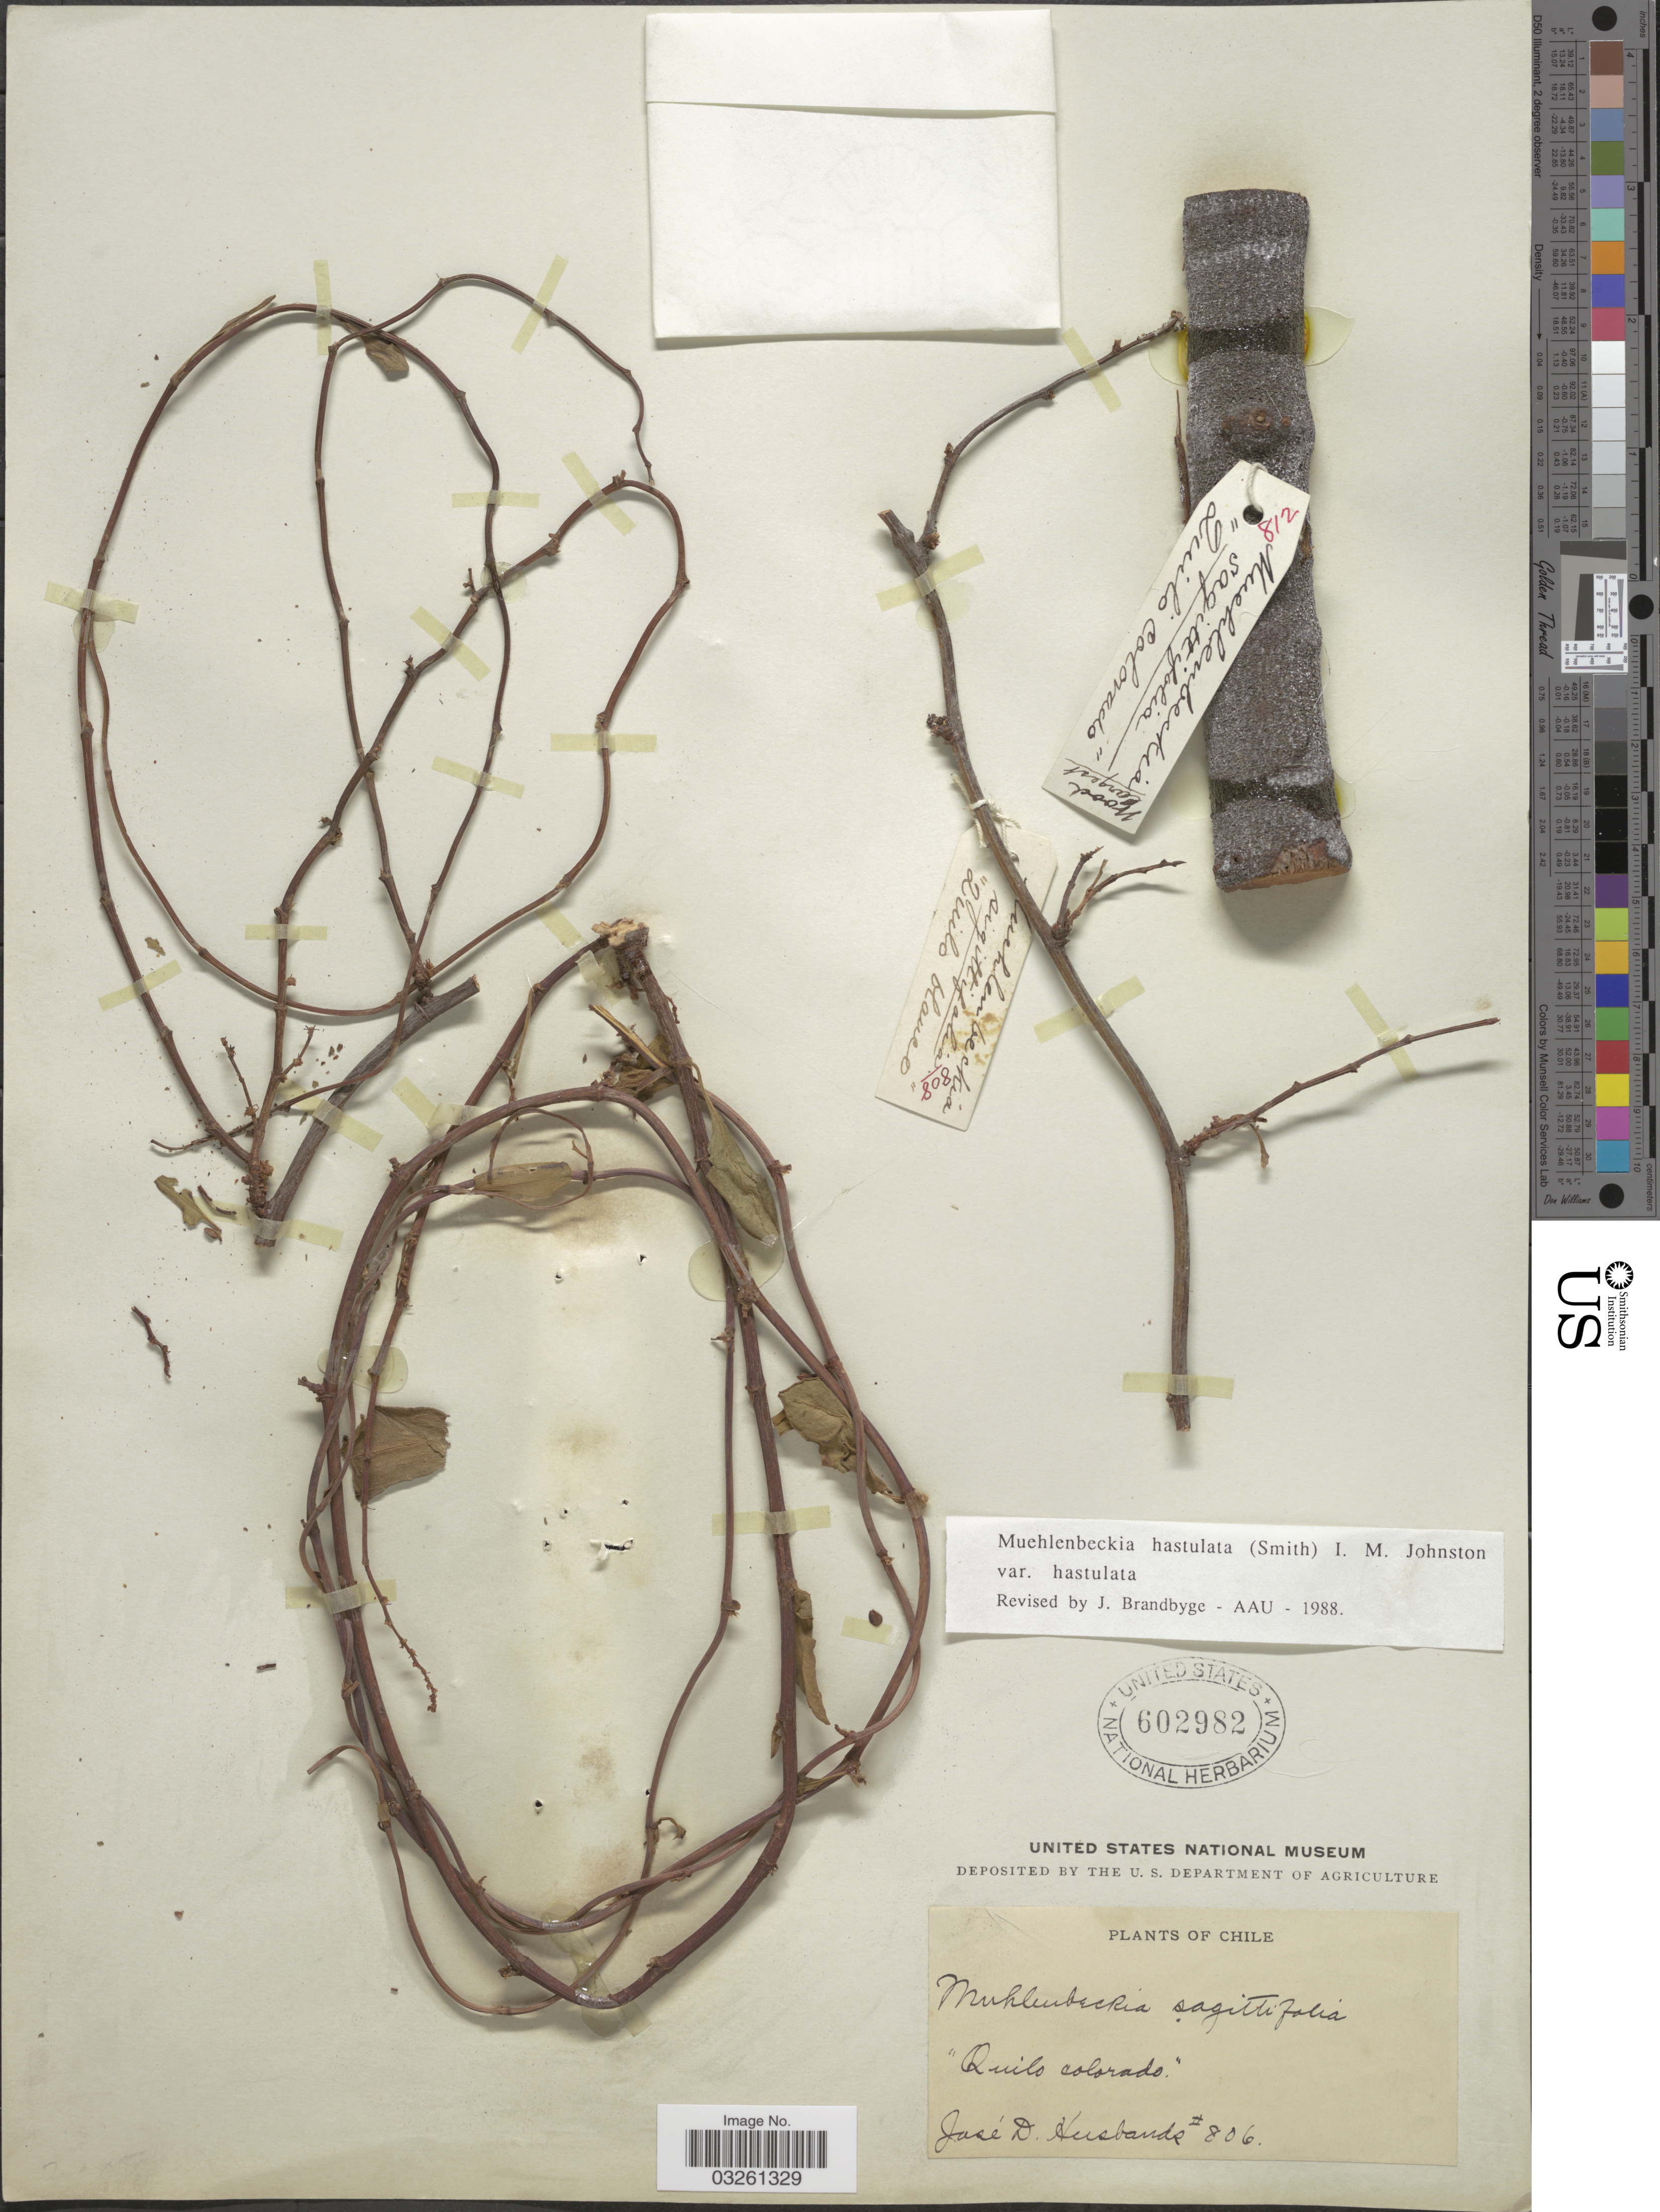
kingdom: Plantae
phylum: Tracheophyta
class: Magnoliopsida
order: Caryophyllales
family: Polygonaceae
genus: Muehlenbeckia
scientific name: Muehlenbeckia hastulata var. hastulata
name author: (Sm.) I.M. Johnst.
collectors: J. Husbands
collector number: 806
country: Chile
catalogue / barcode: US 602982